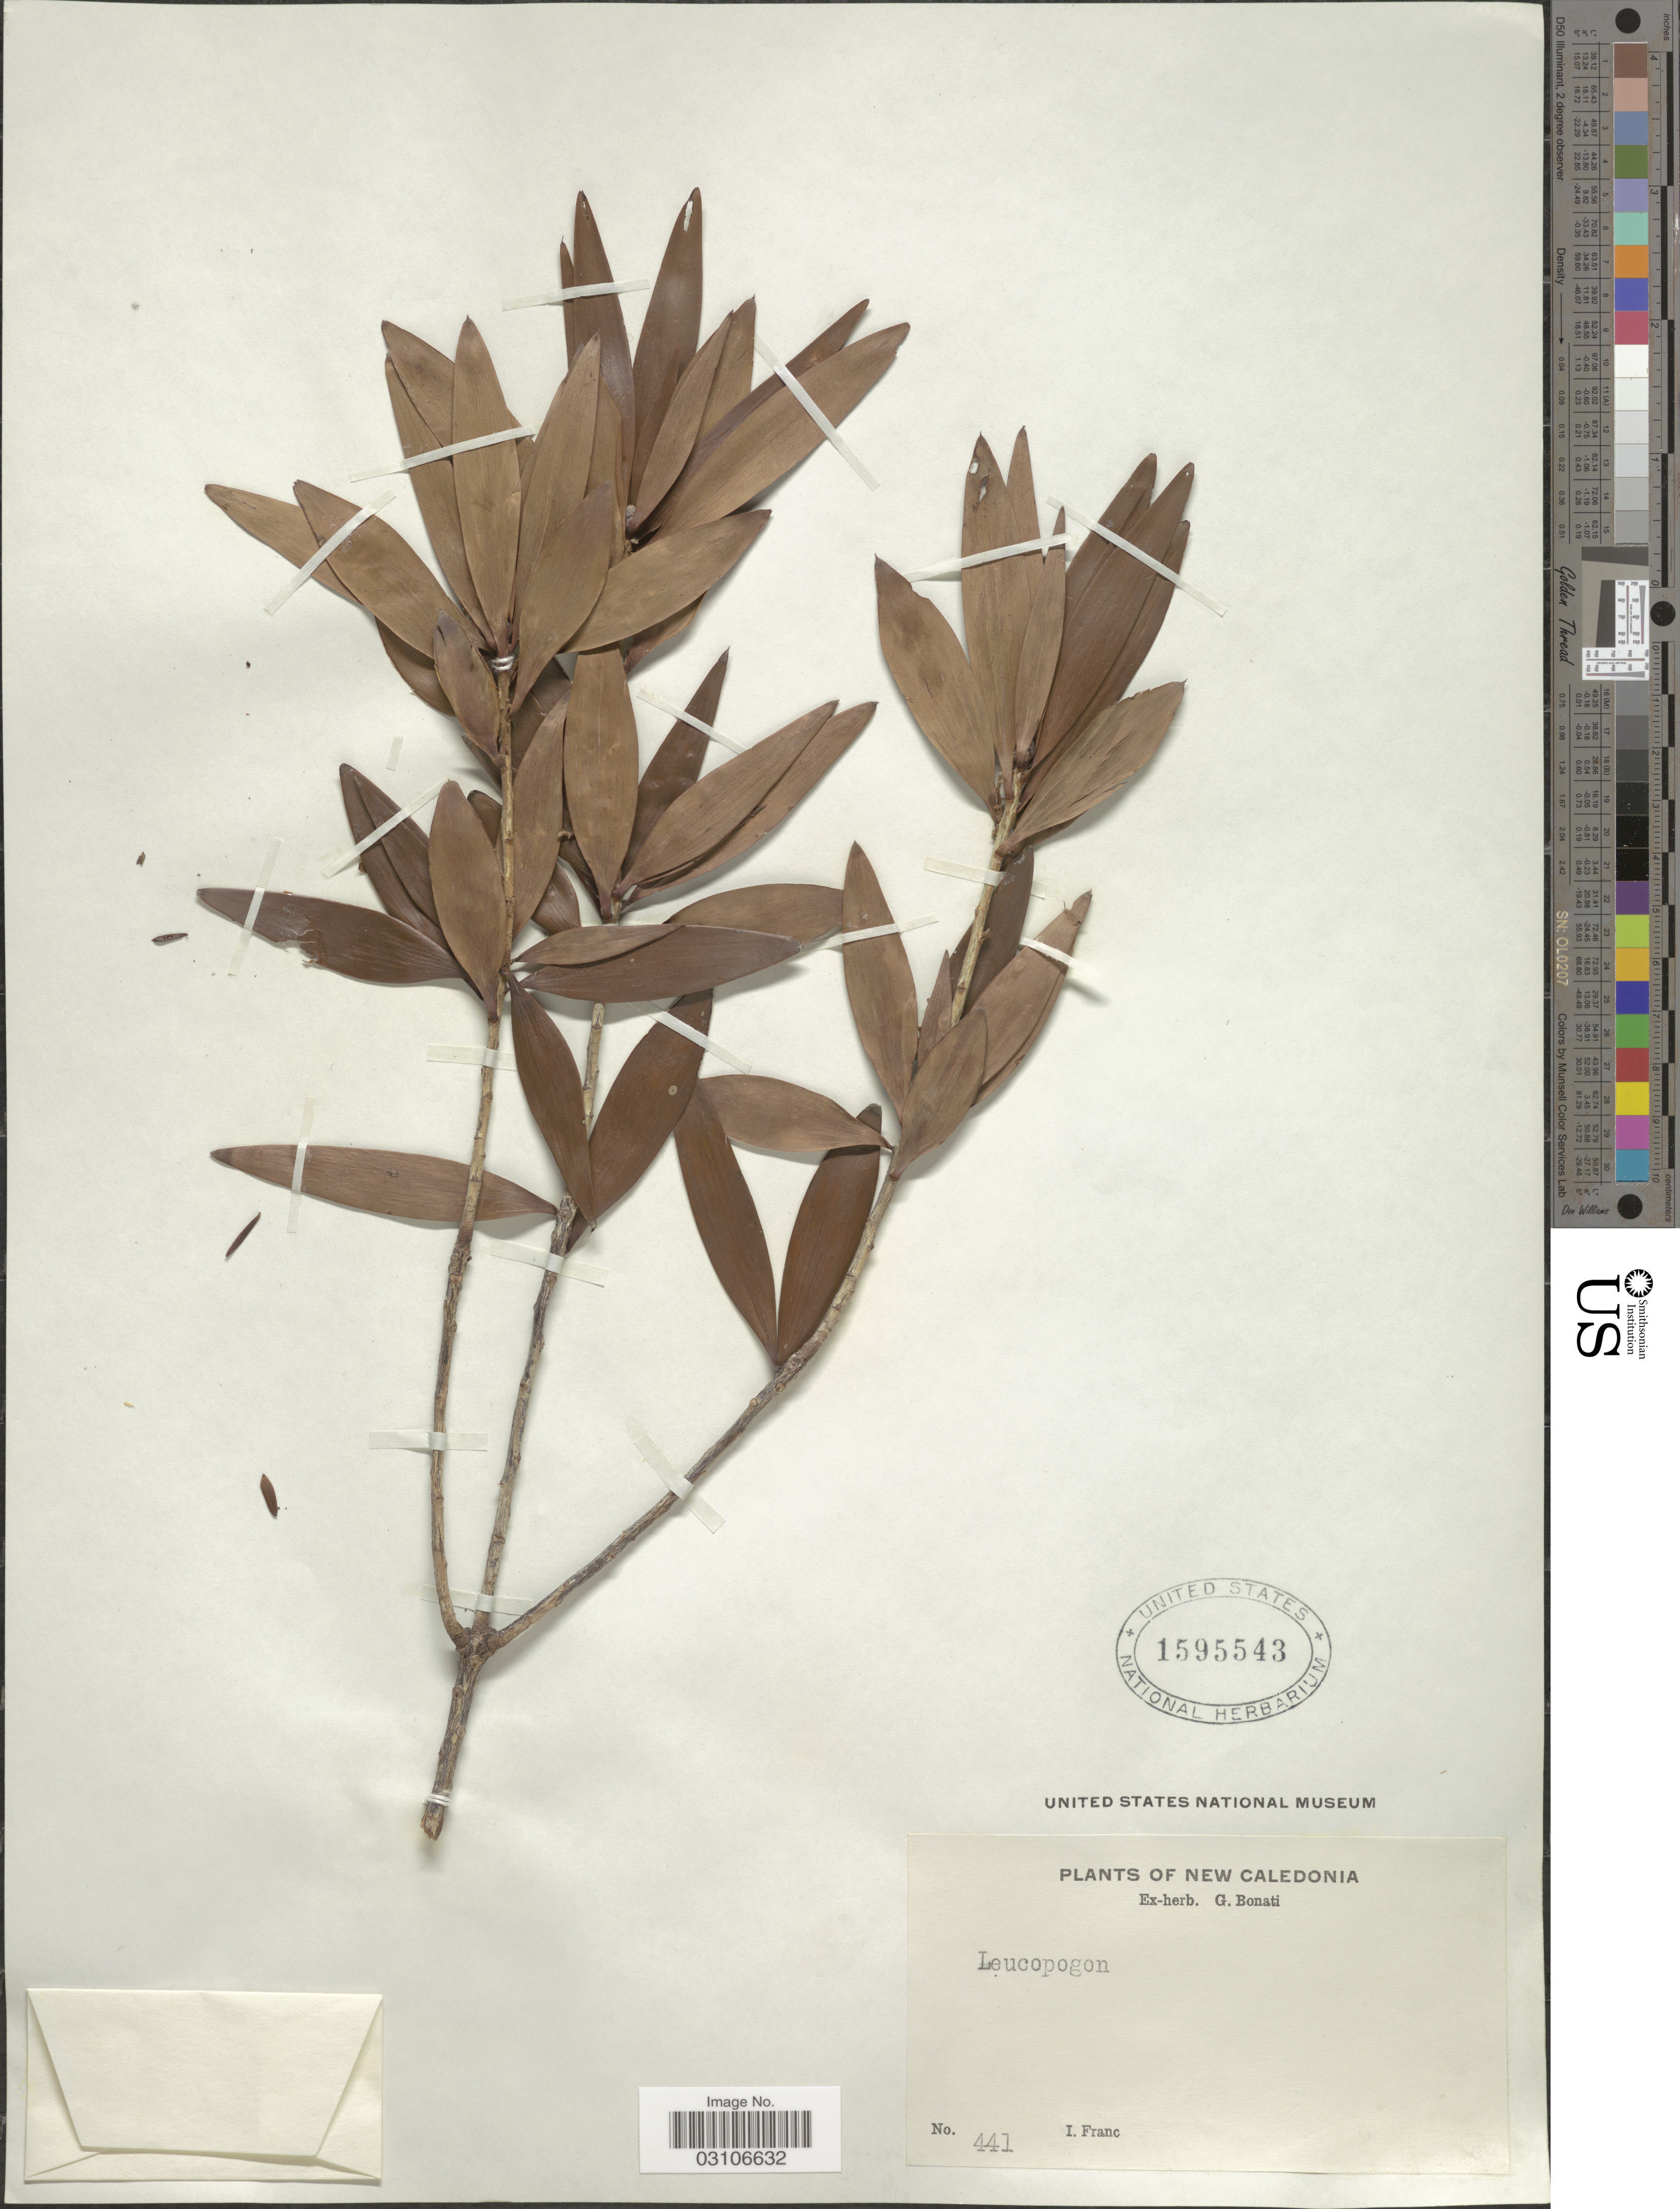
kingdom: Plantae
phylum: Tracheophyta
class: Magnoliopsida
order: Ericales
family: Ericaceae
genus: Styphelia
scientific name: Styphelia sp.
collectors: I. Franc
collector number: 441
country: New Caledonia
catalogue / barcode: US 1595543